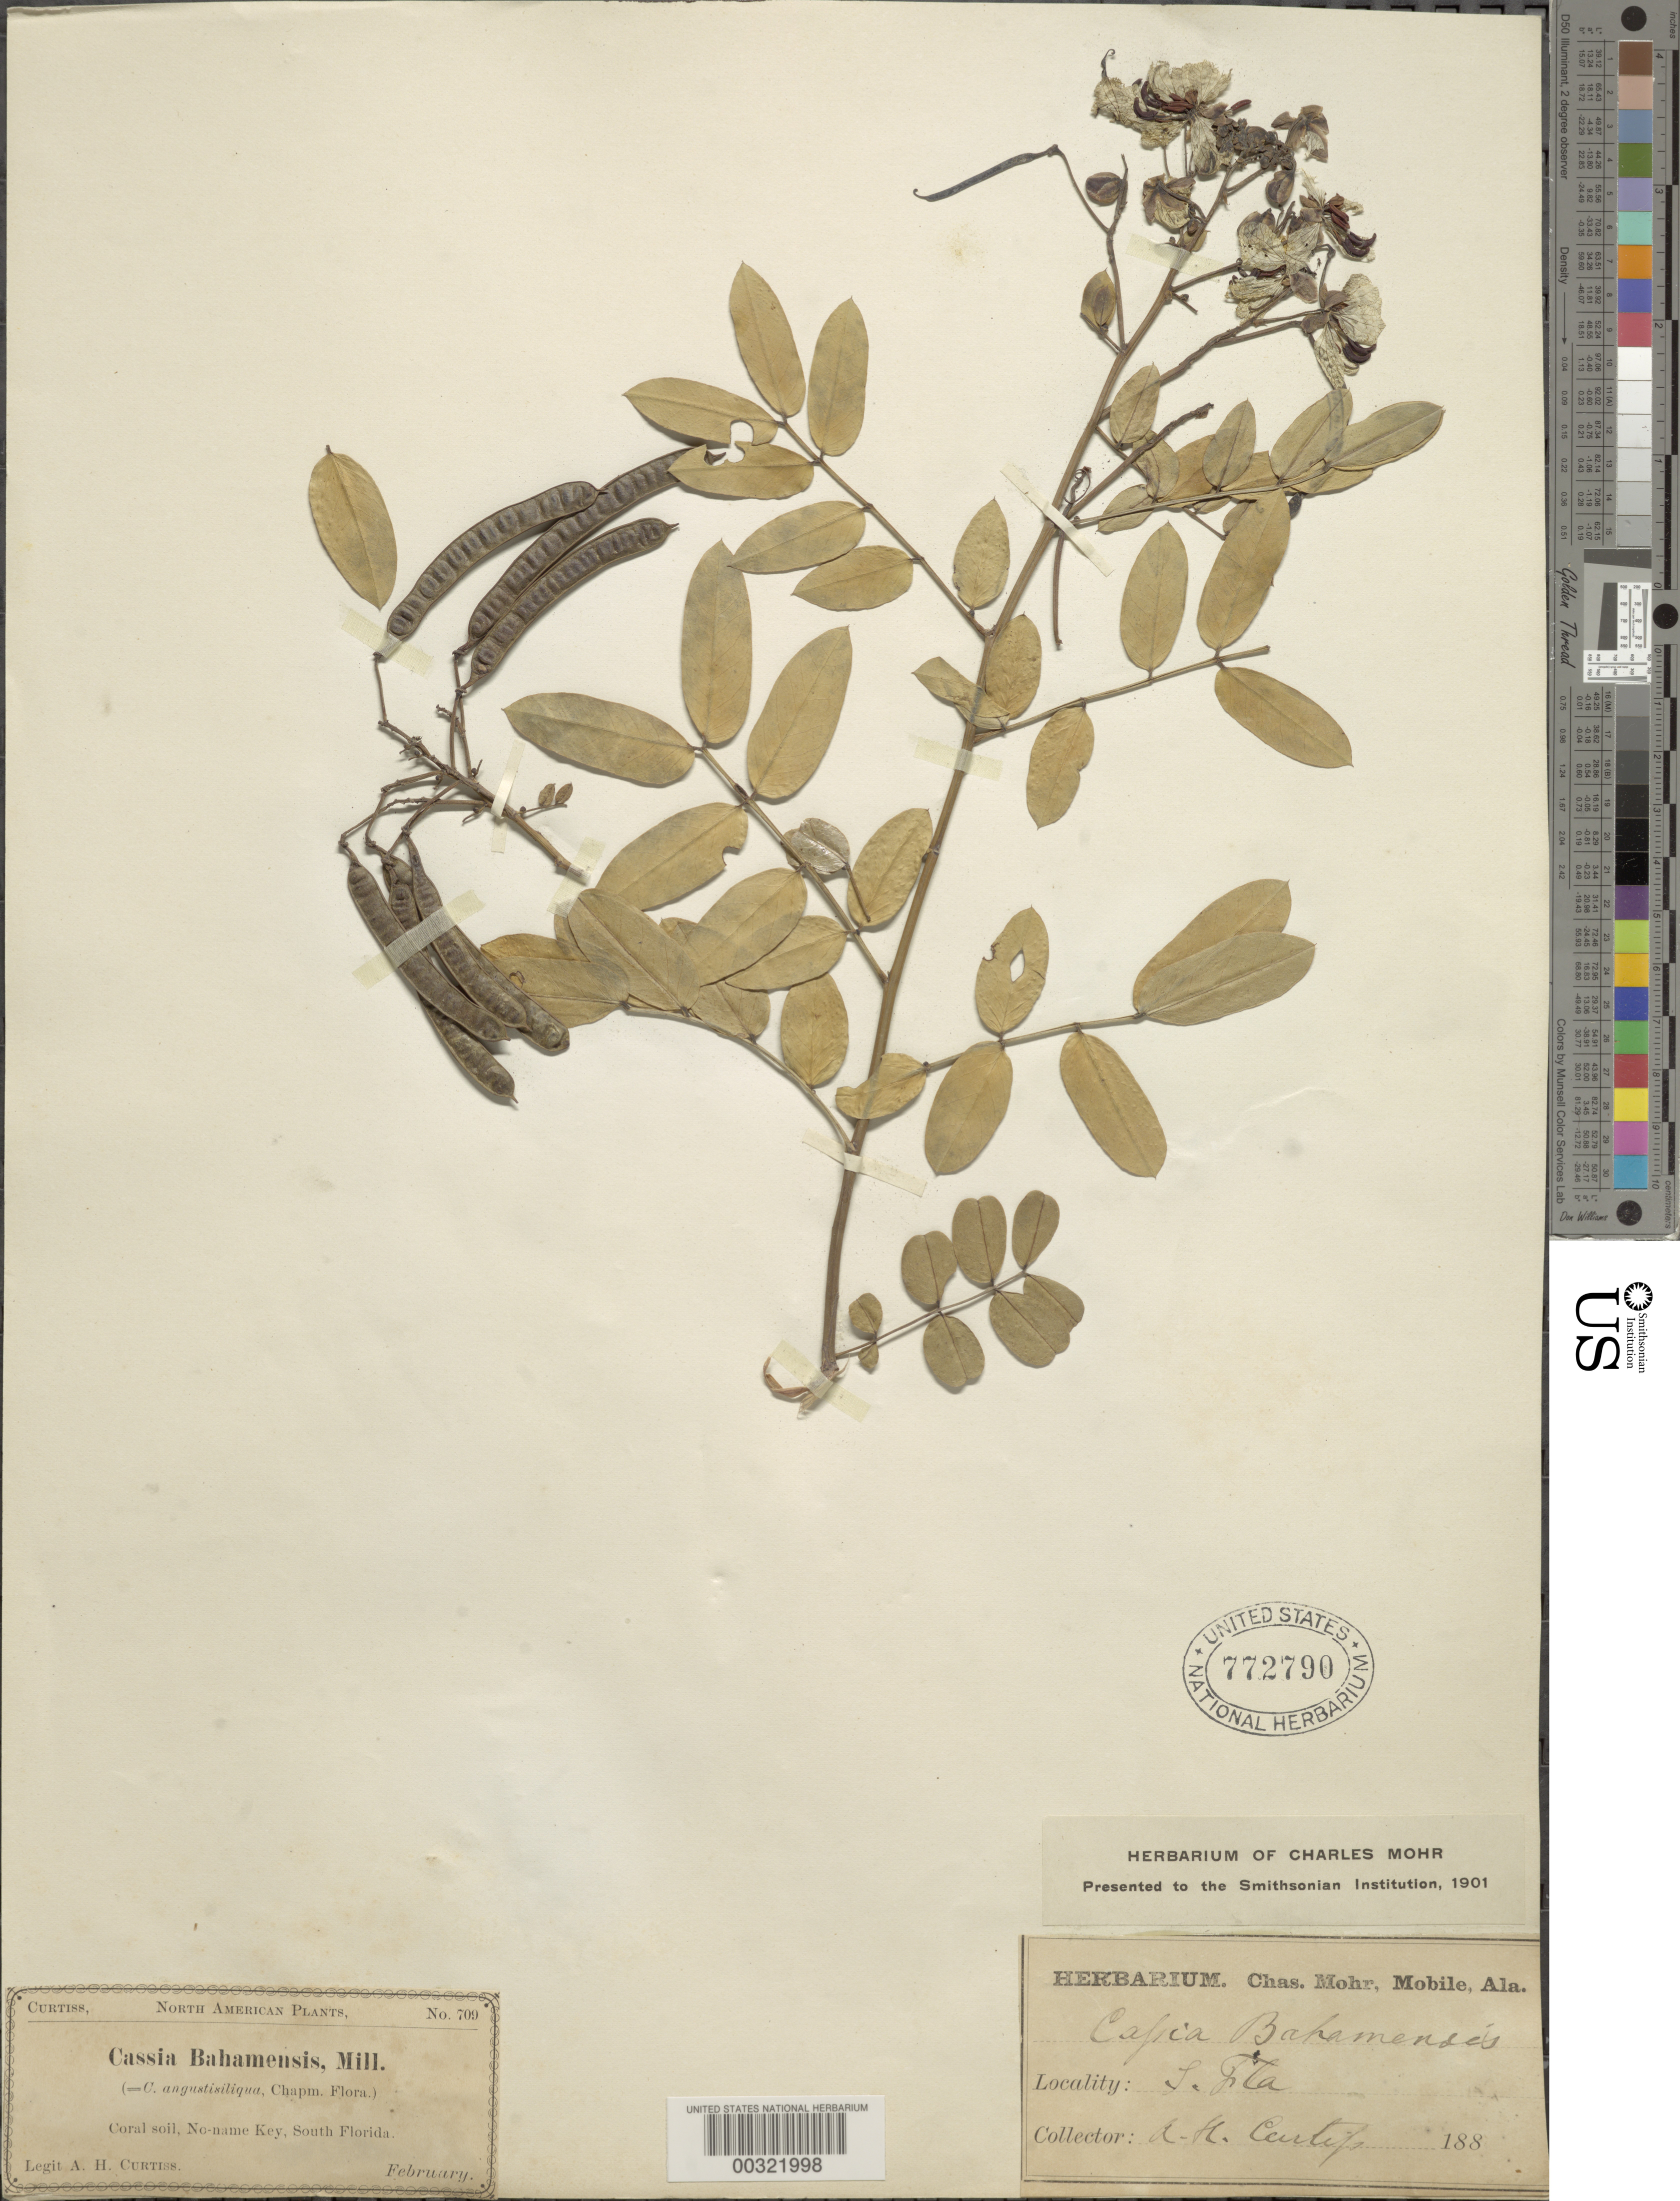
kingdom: Plantae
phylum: Tracheophyta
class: Magnoliopsida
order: Fabales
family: Fabaceae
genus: Senna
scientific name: Senna ligustrina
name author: (L.) H.S. Irwin & Barneby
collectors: A. H. Curtiss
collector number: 709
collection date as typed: Feb 1882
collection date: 1882-02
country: United States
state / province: Florida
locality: No name key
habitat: Coral soil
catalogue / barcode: US 772790